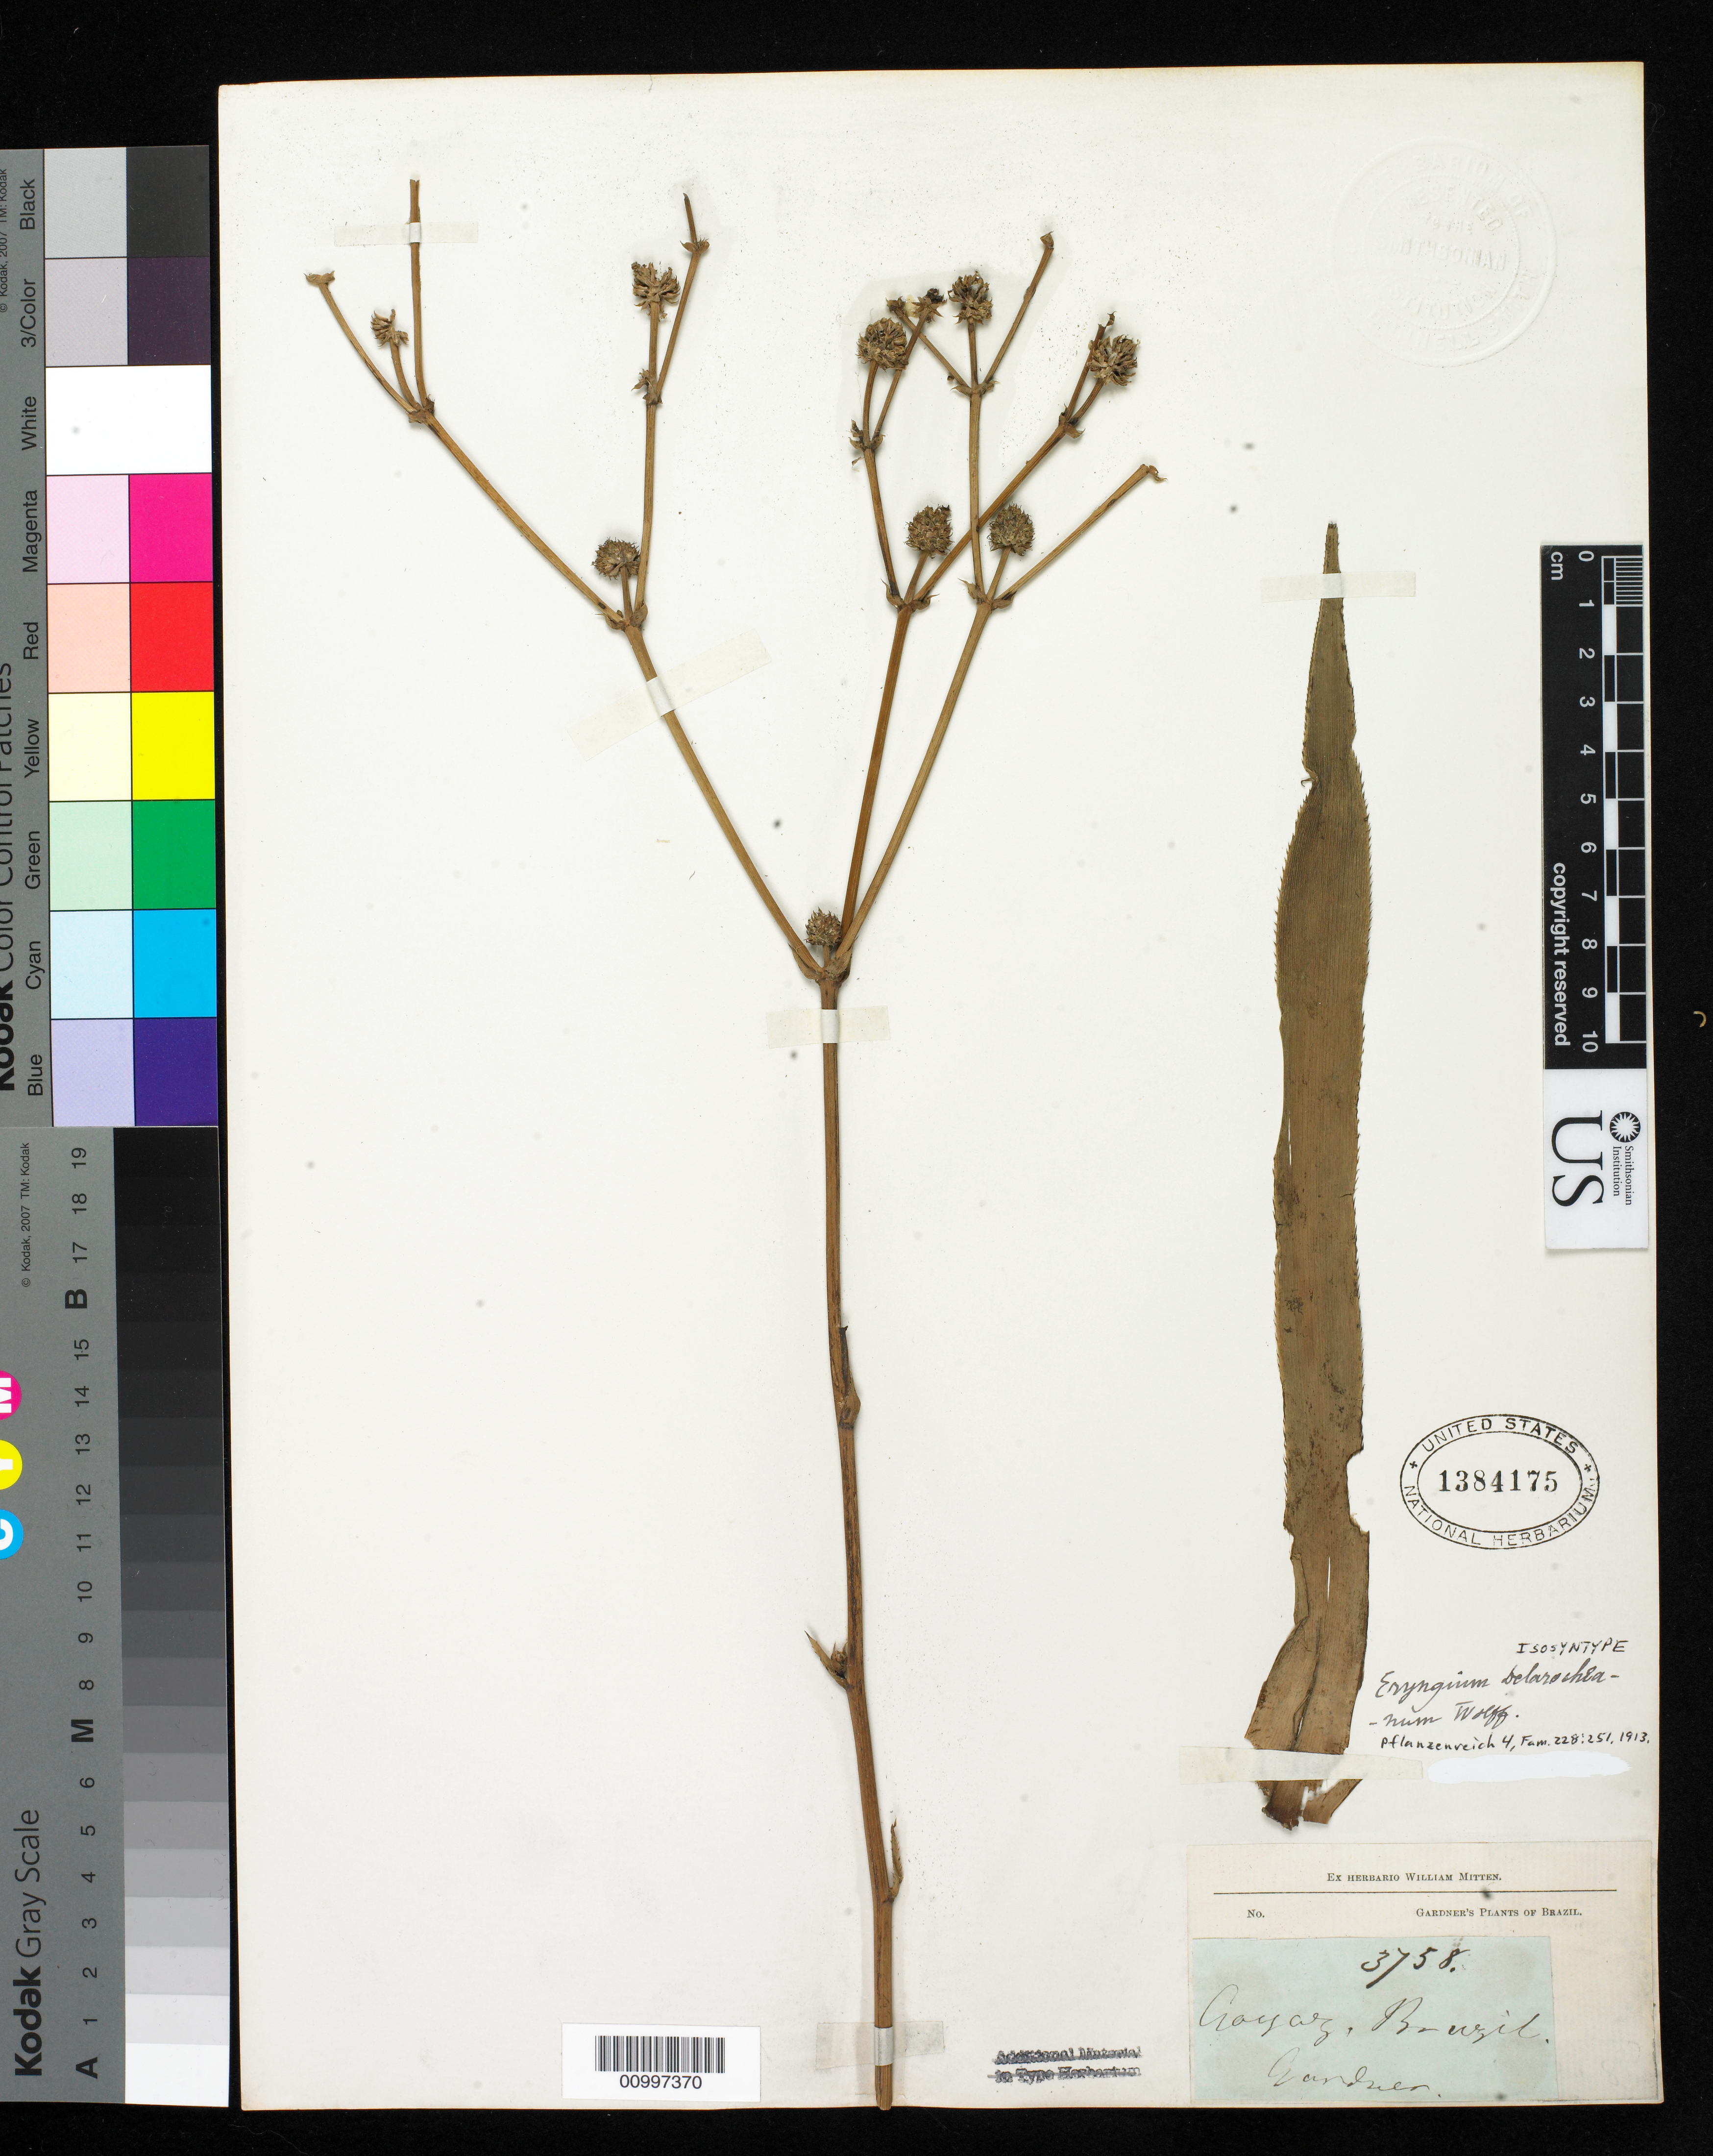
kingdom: Plantae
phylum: Tracheophyta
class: Magnoliopsida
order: Apiales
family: Apiaceae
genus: Eryngium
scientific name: Eryngium delarocheanum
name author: H. Wolff in Engl.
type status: Isosyntype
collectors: G. Gardner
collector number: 3758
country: Brazil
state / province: Goiás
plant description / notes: From the herbarium of J. Donnell Smith.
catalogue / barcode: US 1384175